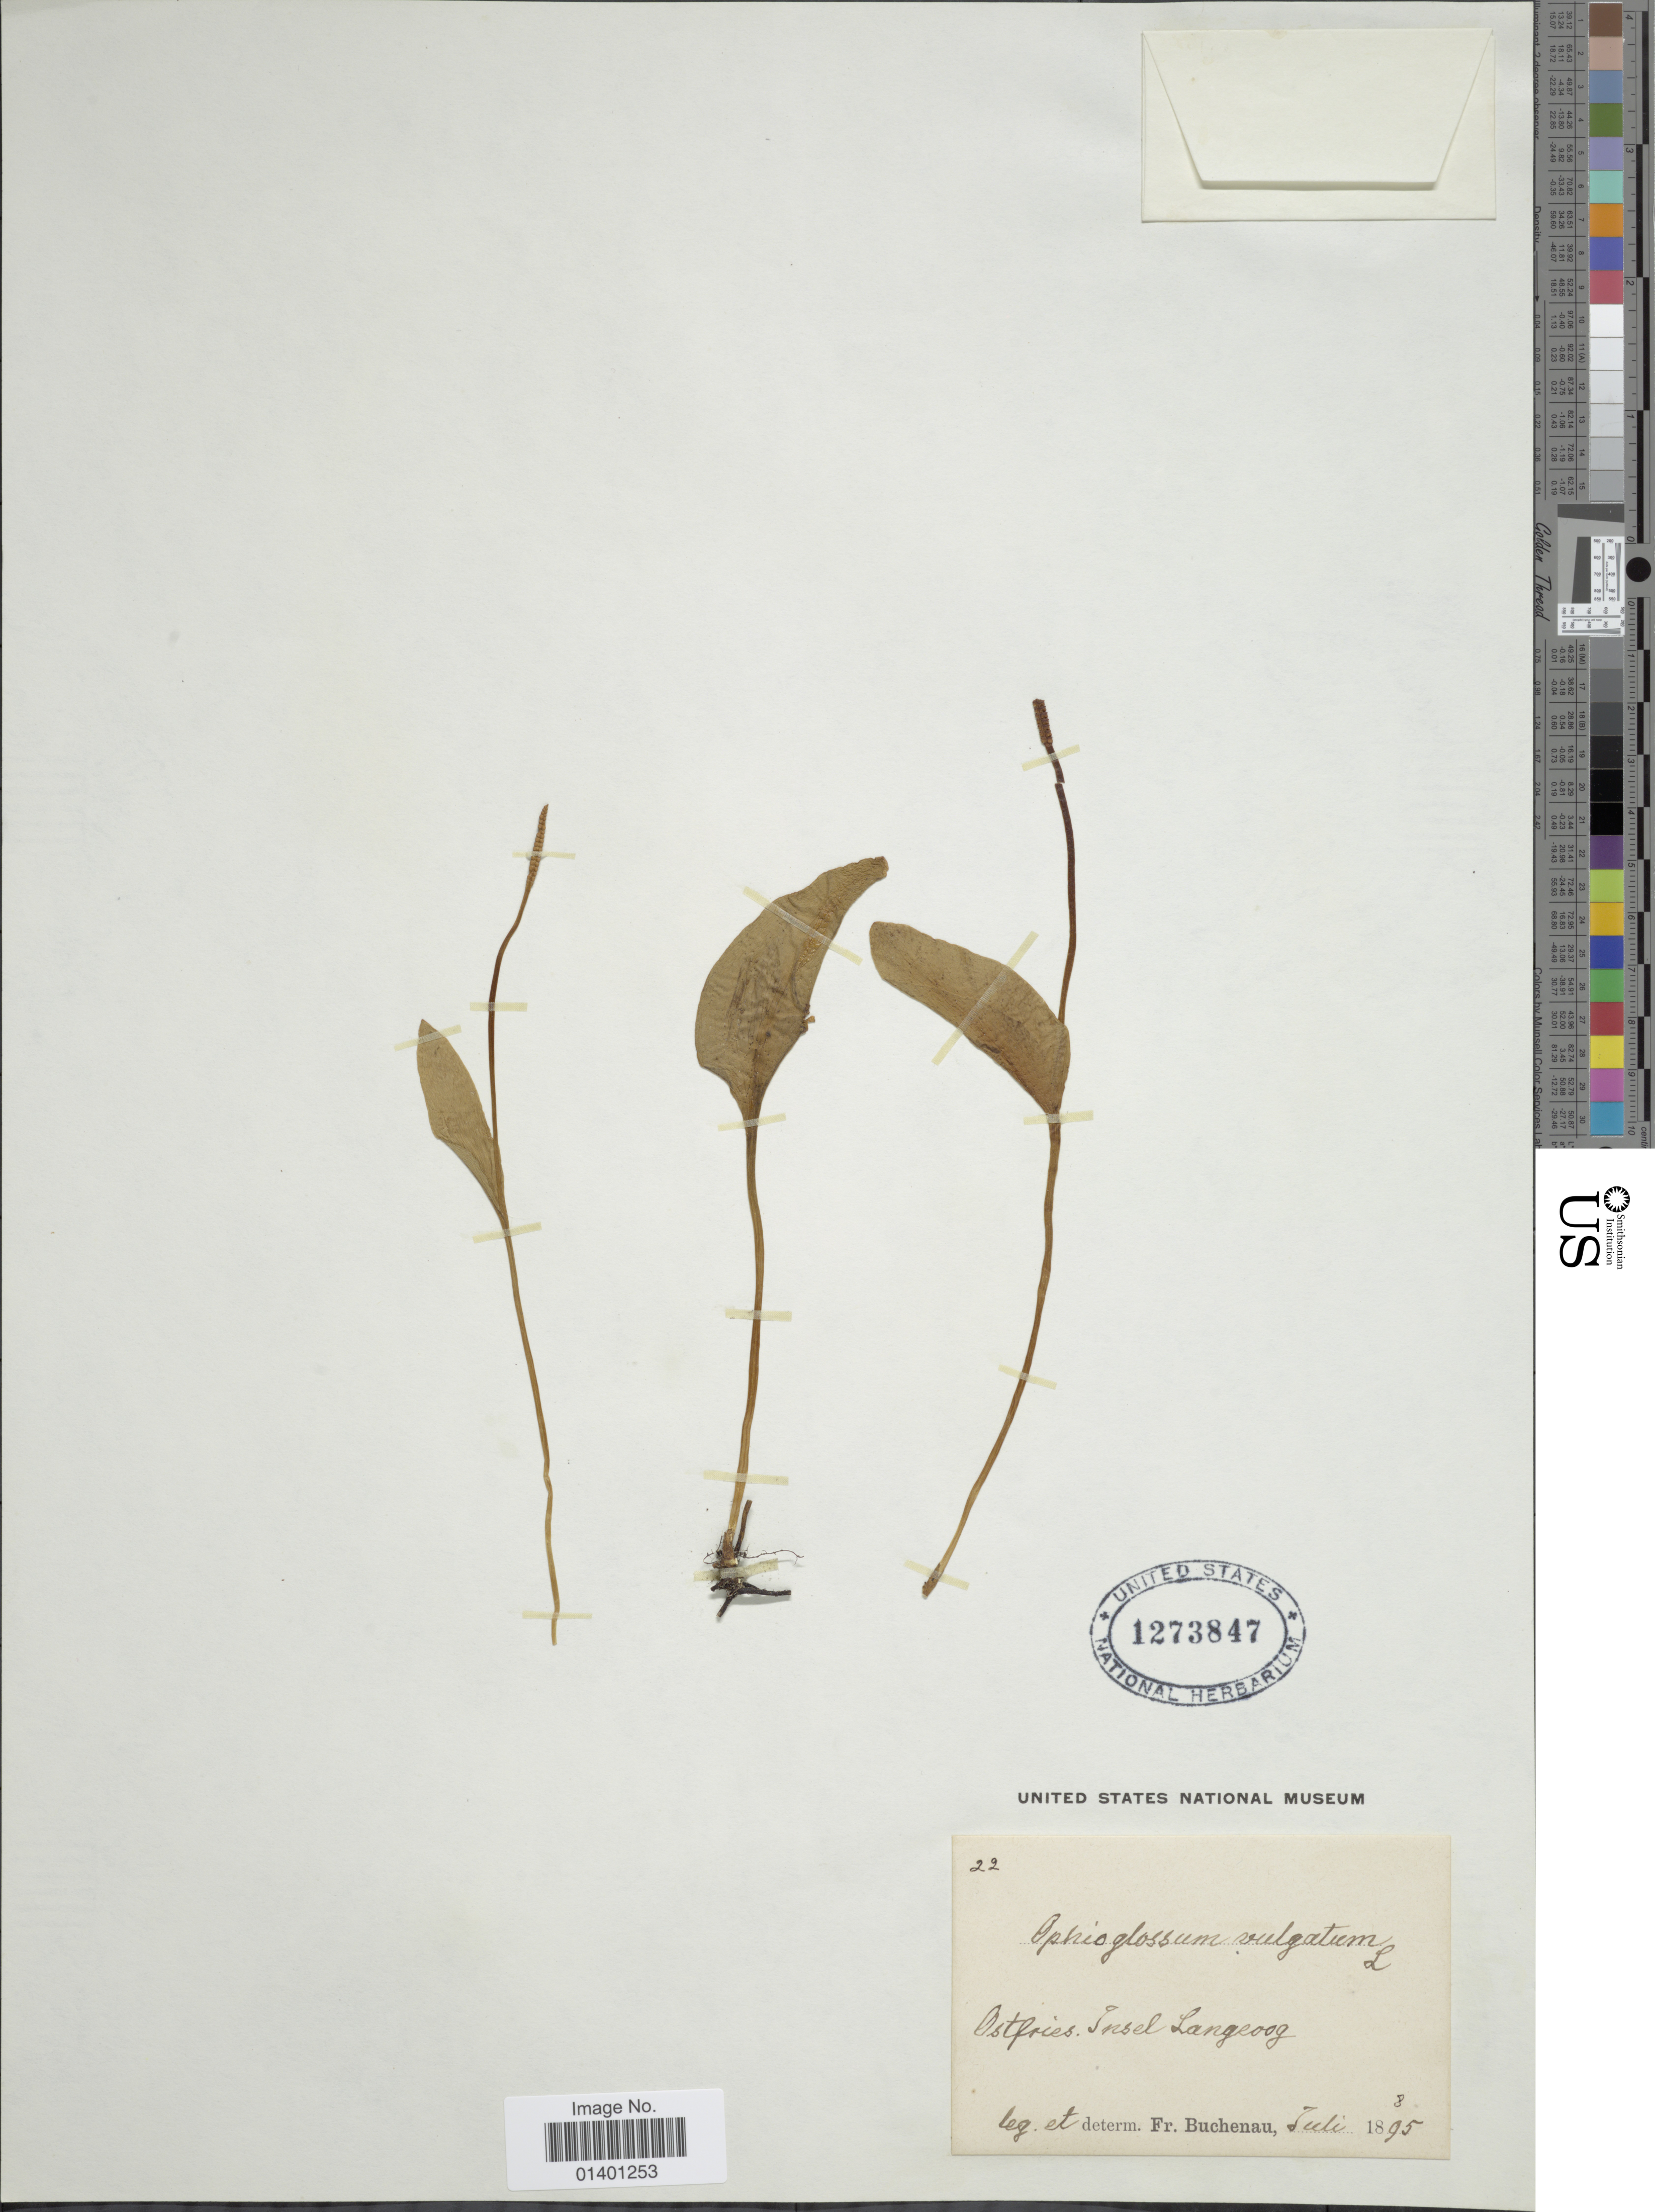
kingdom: Plantae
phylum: Tracheophyta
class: Polypodiopsida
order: Ophioglossales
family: Ophioglossaceae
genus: Ophioglossum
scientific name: Ophioglossum vulgatum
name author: L.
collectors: F. Buchenau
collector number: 22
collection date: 1895-07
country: Germany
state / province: Niedersachsen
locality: Ostfries, insel Langeoog [interpreted]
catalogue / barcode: US 1273847